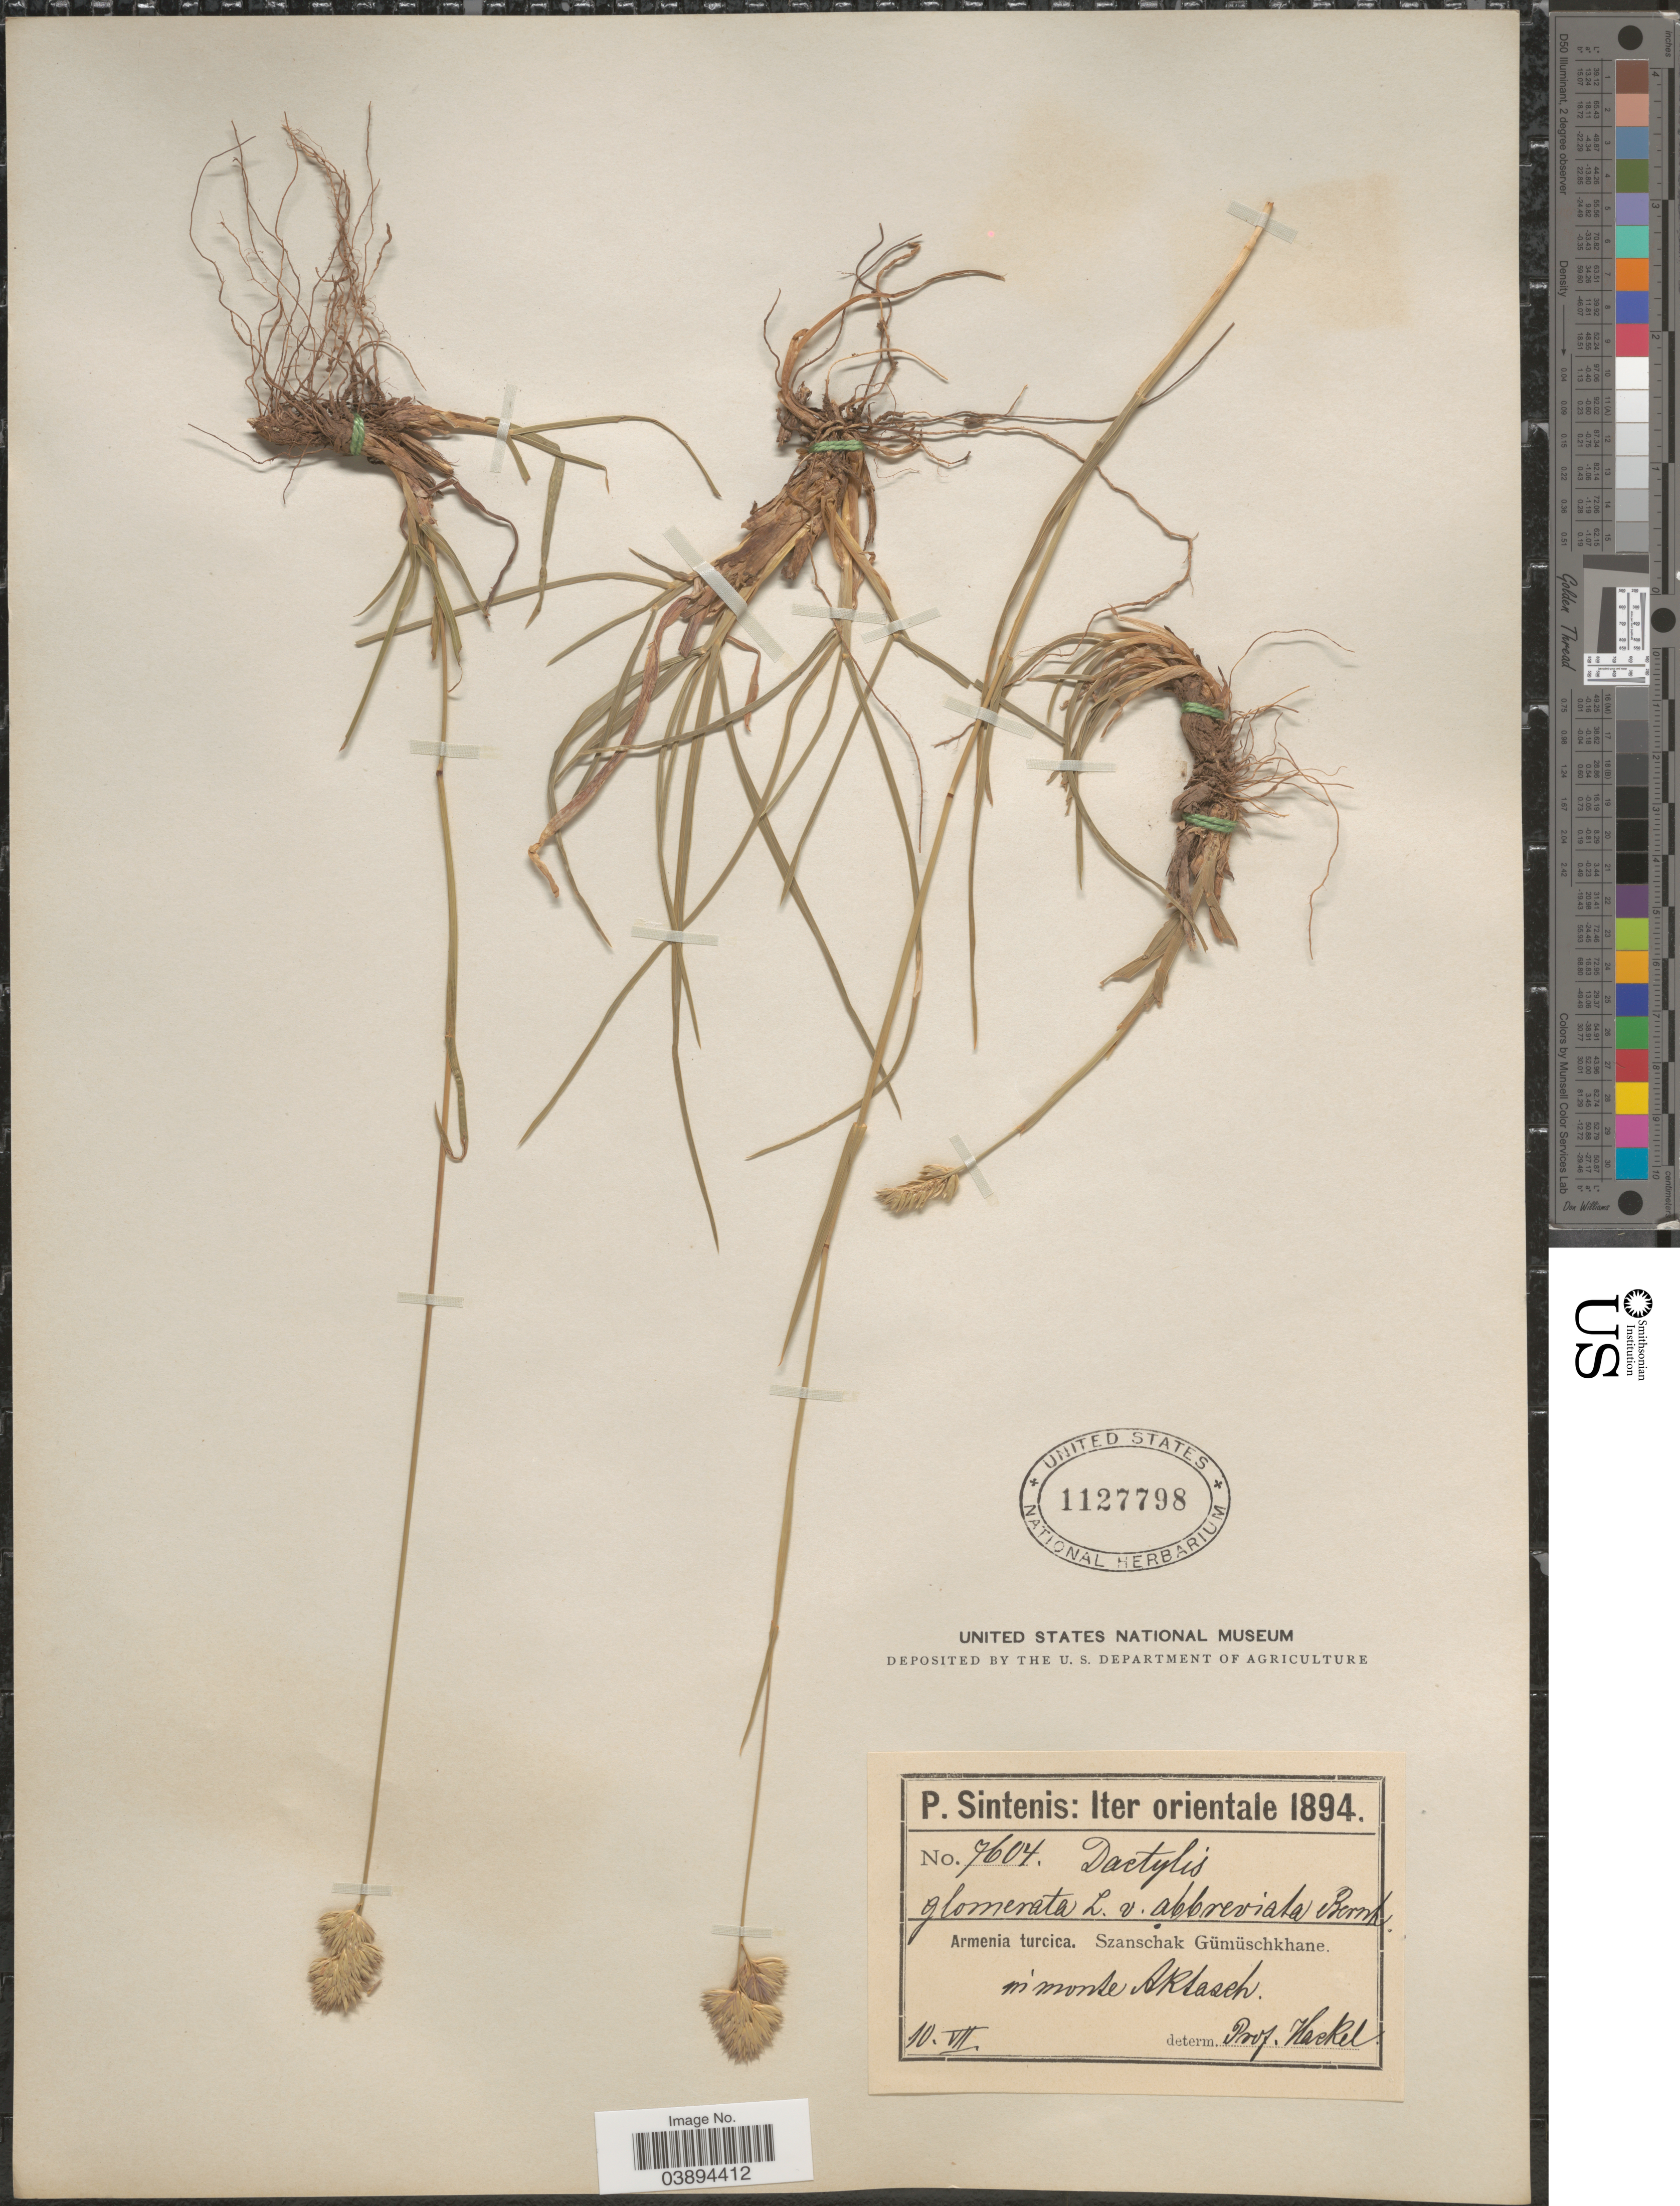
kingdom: Plantae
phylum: Tracheophyta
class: Liliopsida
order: Poales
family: Poaceae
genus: Dactylis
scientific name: Dactylis glomerata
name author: L.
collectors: P. Sintenis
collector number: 7604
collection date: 1894-07-10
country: Turkey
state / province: Gumushane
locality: Iter orientale. Armenia turcica. Szanschak Gümüschkhane in monte Aklasch.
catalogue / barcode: US 1127798